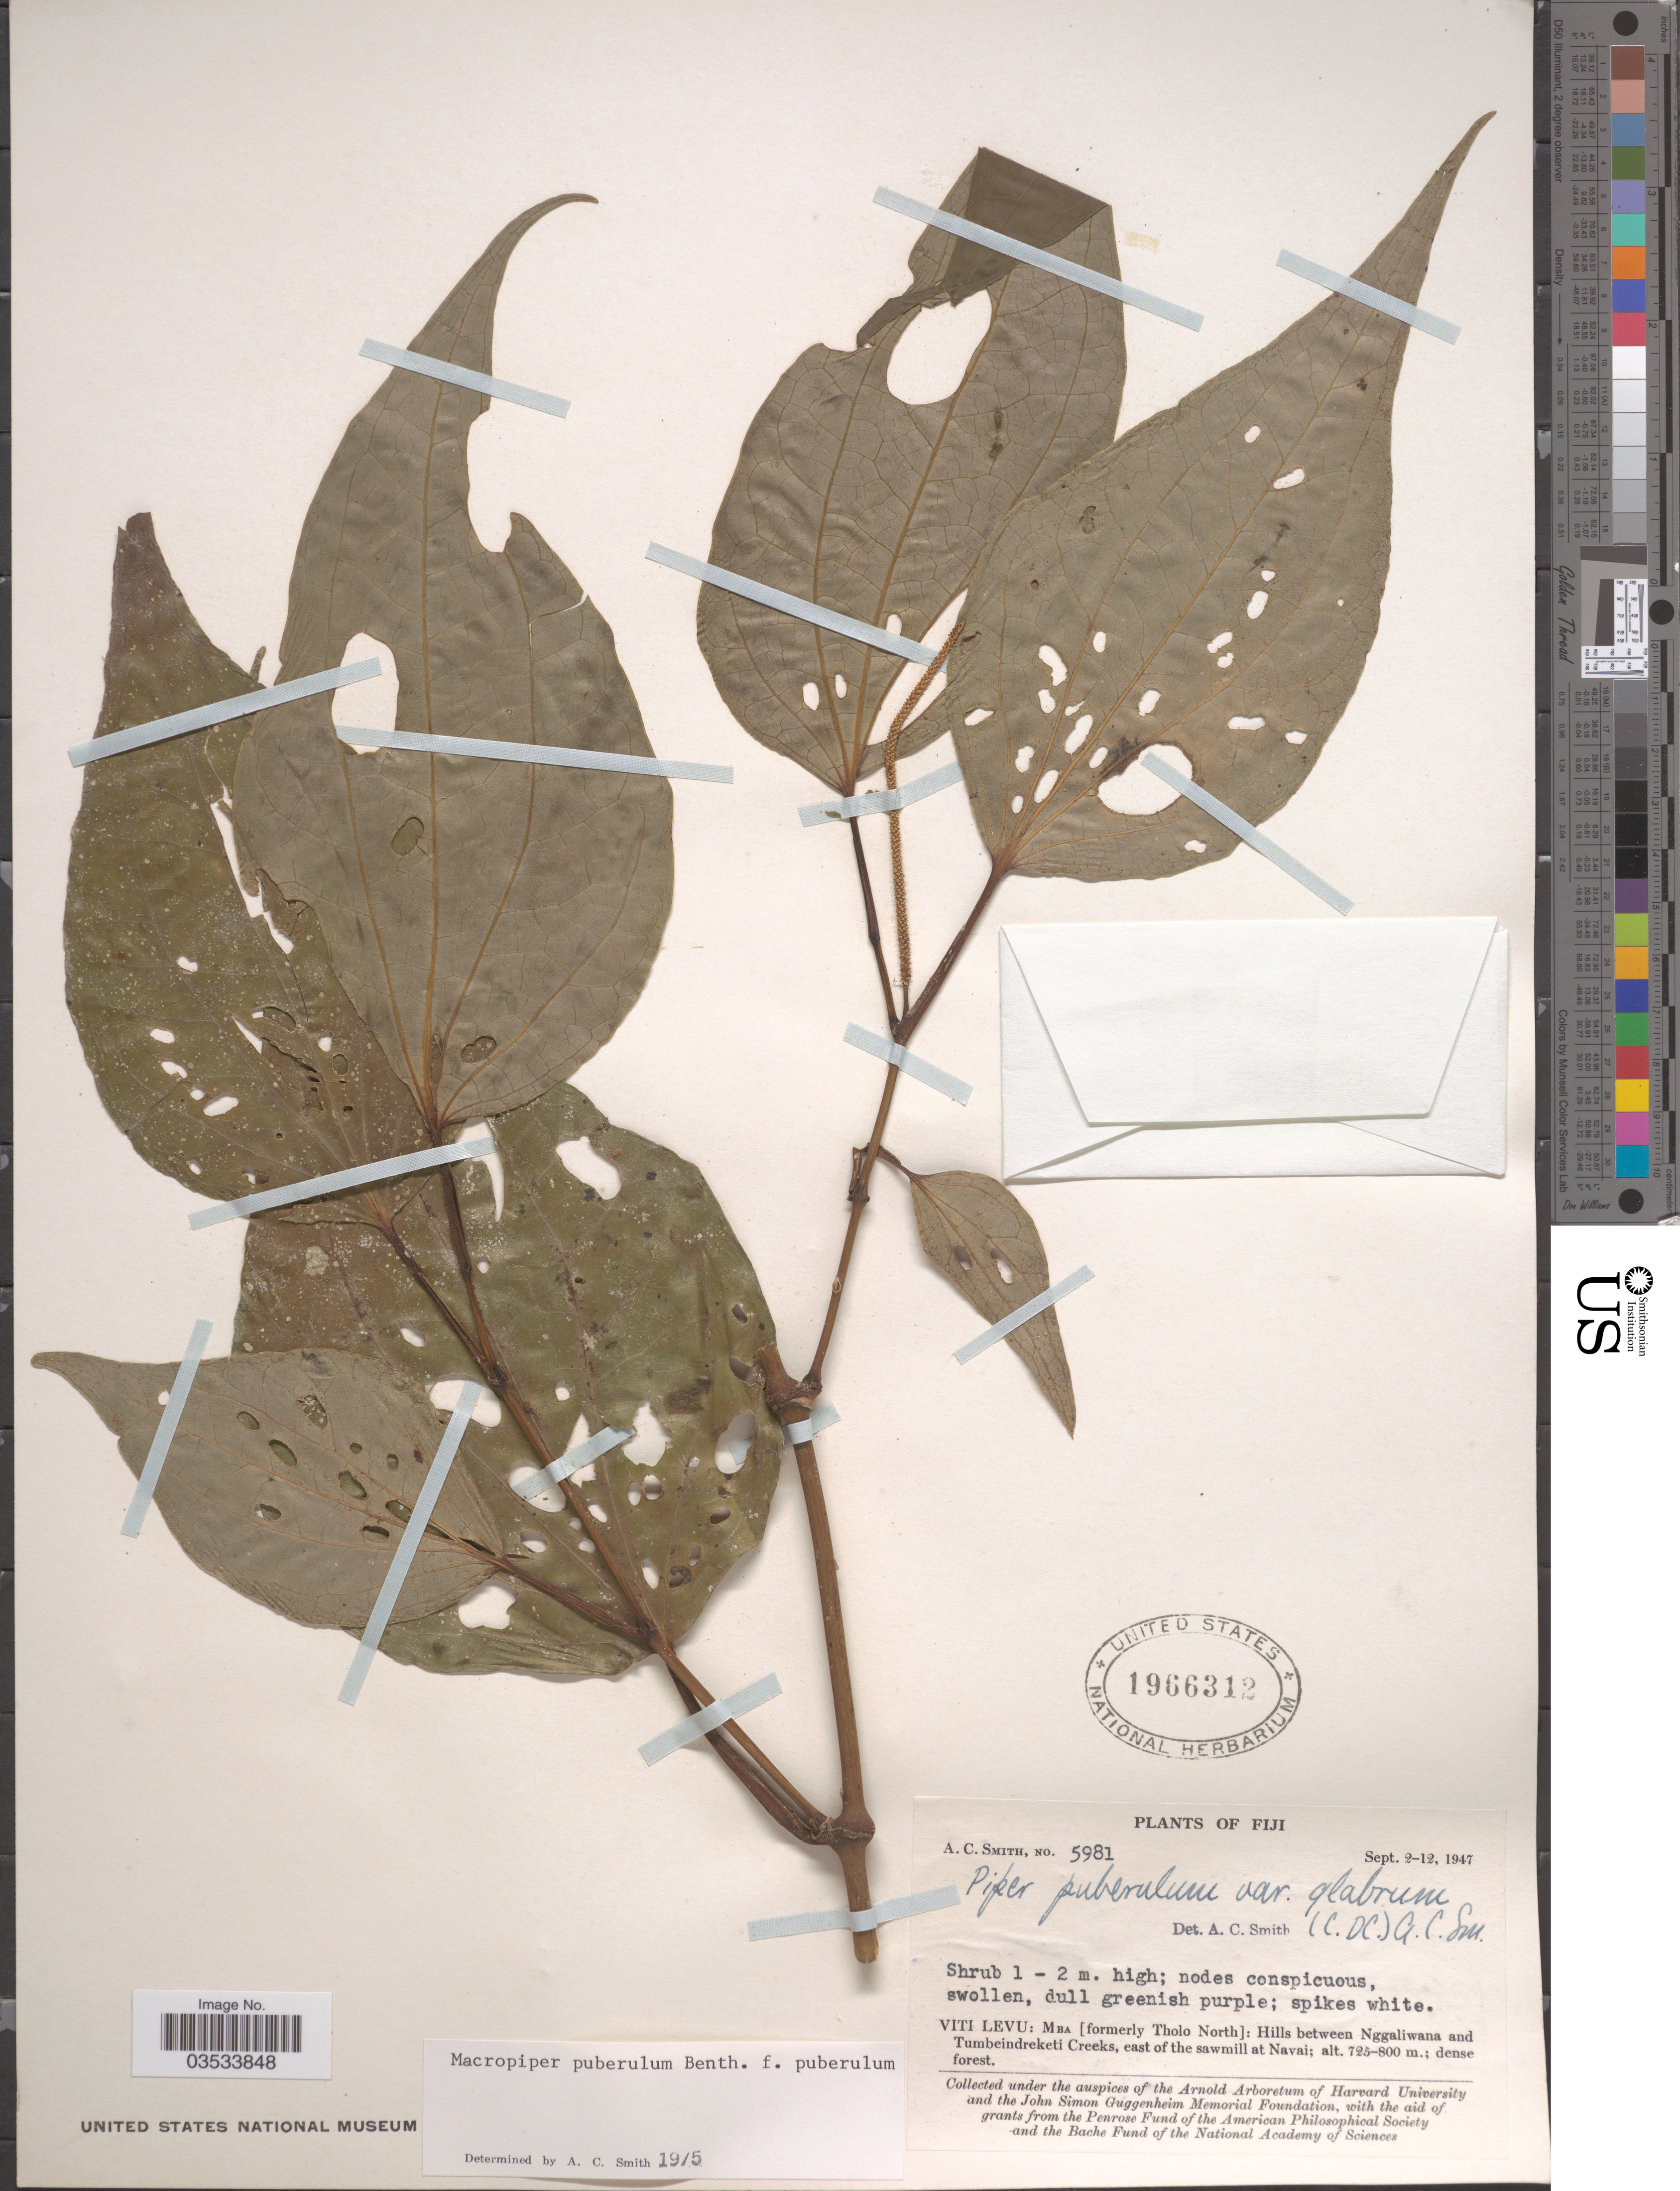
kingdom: Plantae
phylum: Tracheophyta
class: Magnoliopsida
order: Piperales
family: Piperaceae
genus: Piper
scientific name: Piper puberulum var. glabrum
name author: (C. DC.) C.A. Sm.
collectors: A. C. Smith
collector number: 5981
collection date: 1947-09-02/1947-09-12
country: Fiji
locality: Viti Levu: Mba [formerly Tholo North]: Hills between Nggaliwana and Tumbeindreketi Creeks, east of the sawmill at Navai.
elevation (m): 725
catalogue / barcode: US 1966312